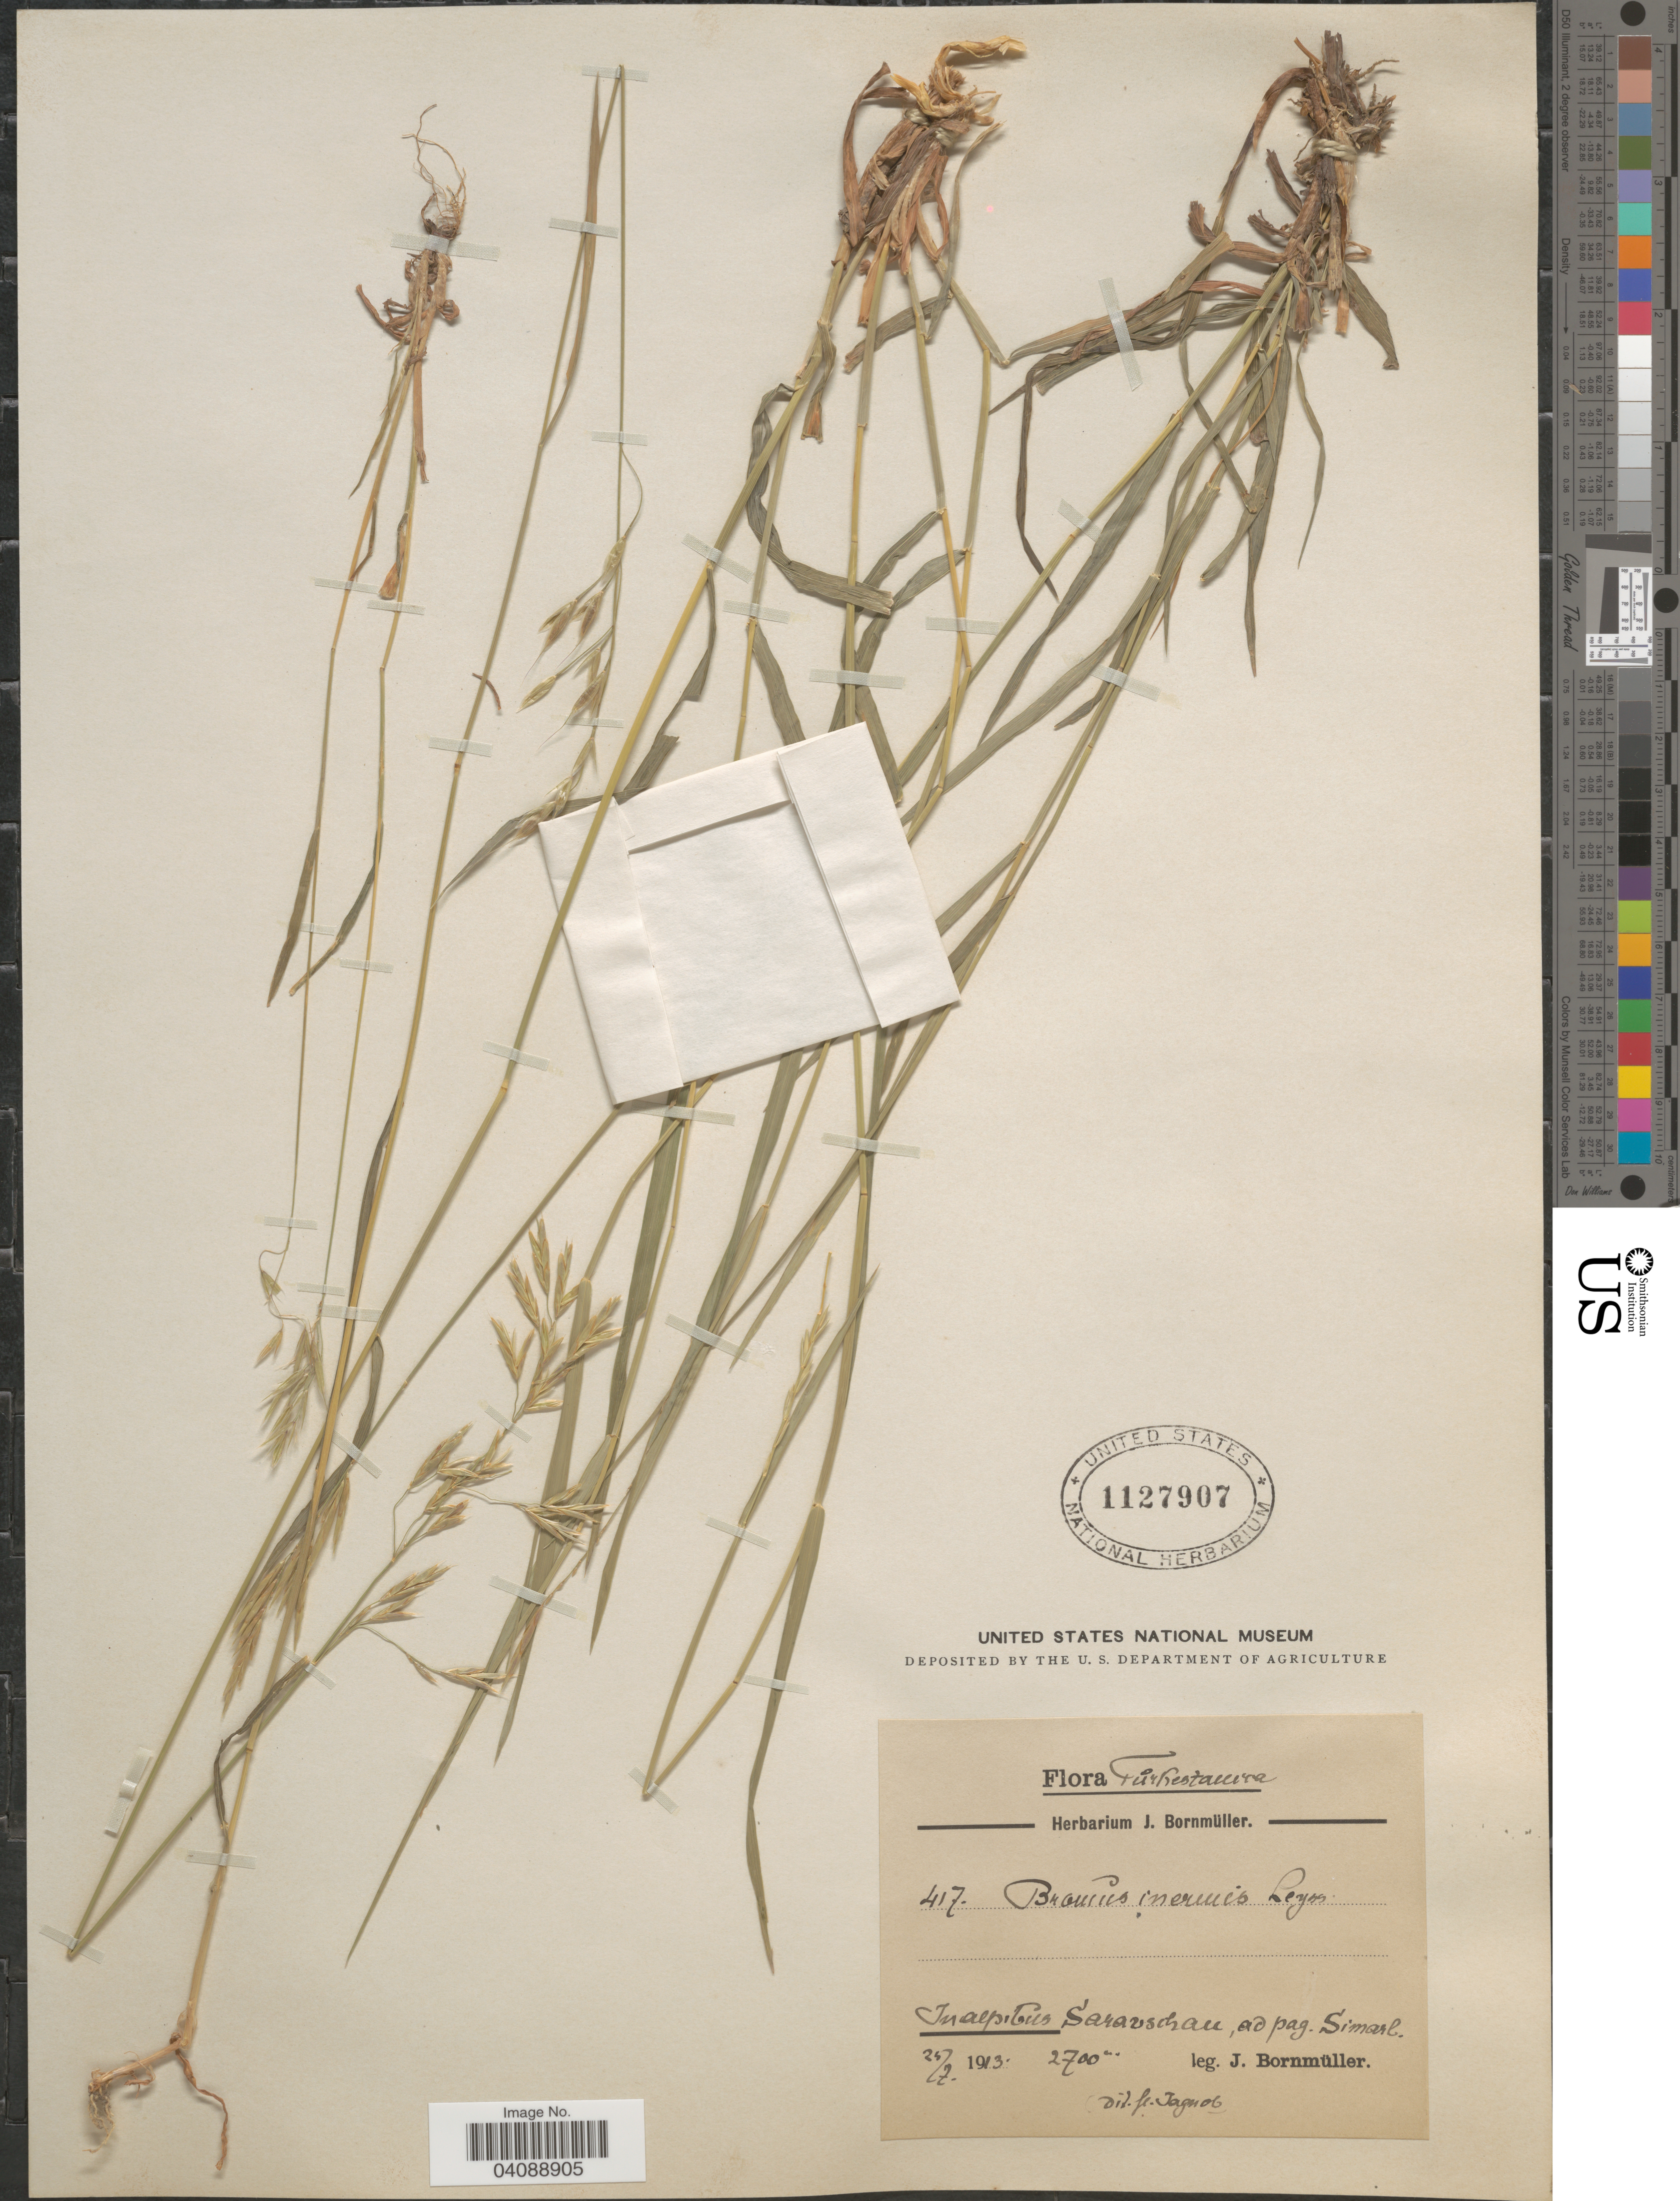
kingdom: Plantae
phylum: Tracheophyta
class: Liliopsida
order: Poales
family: Poaceae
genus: Bromus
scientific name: Bromus inermis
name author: Leyss.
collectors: J. Bornmüller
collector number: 417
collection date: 1913-07-25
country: Tajikistan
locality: Turkestanica. In alpibus Saravschan, ad pag. Simarl.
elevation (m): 823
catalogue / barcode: US 1127907